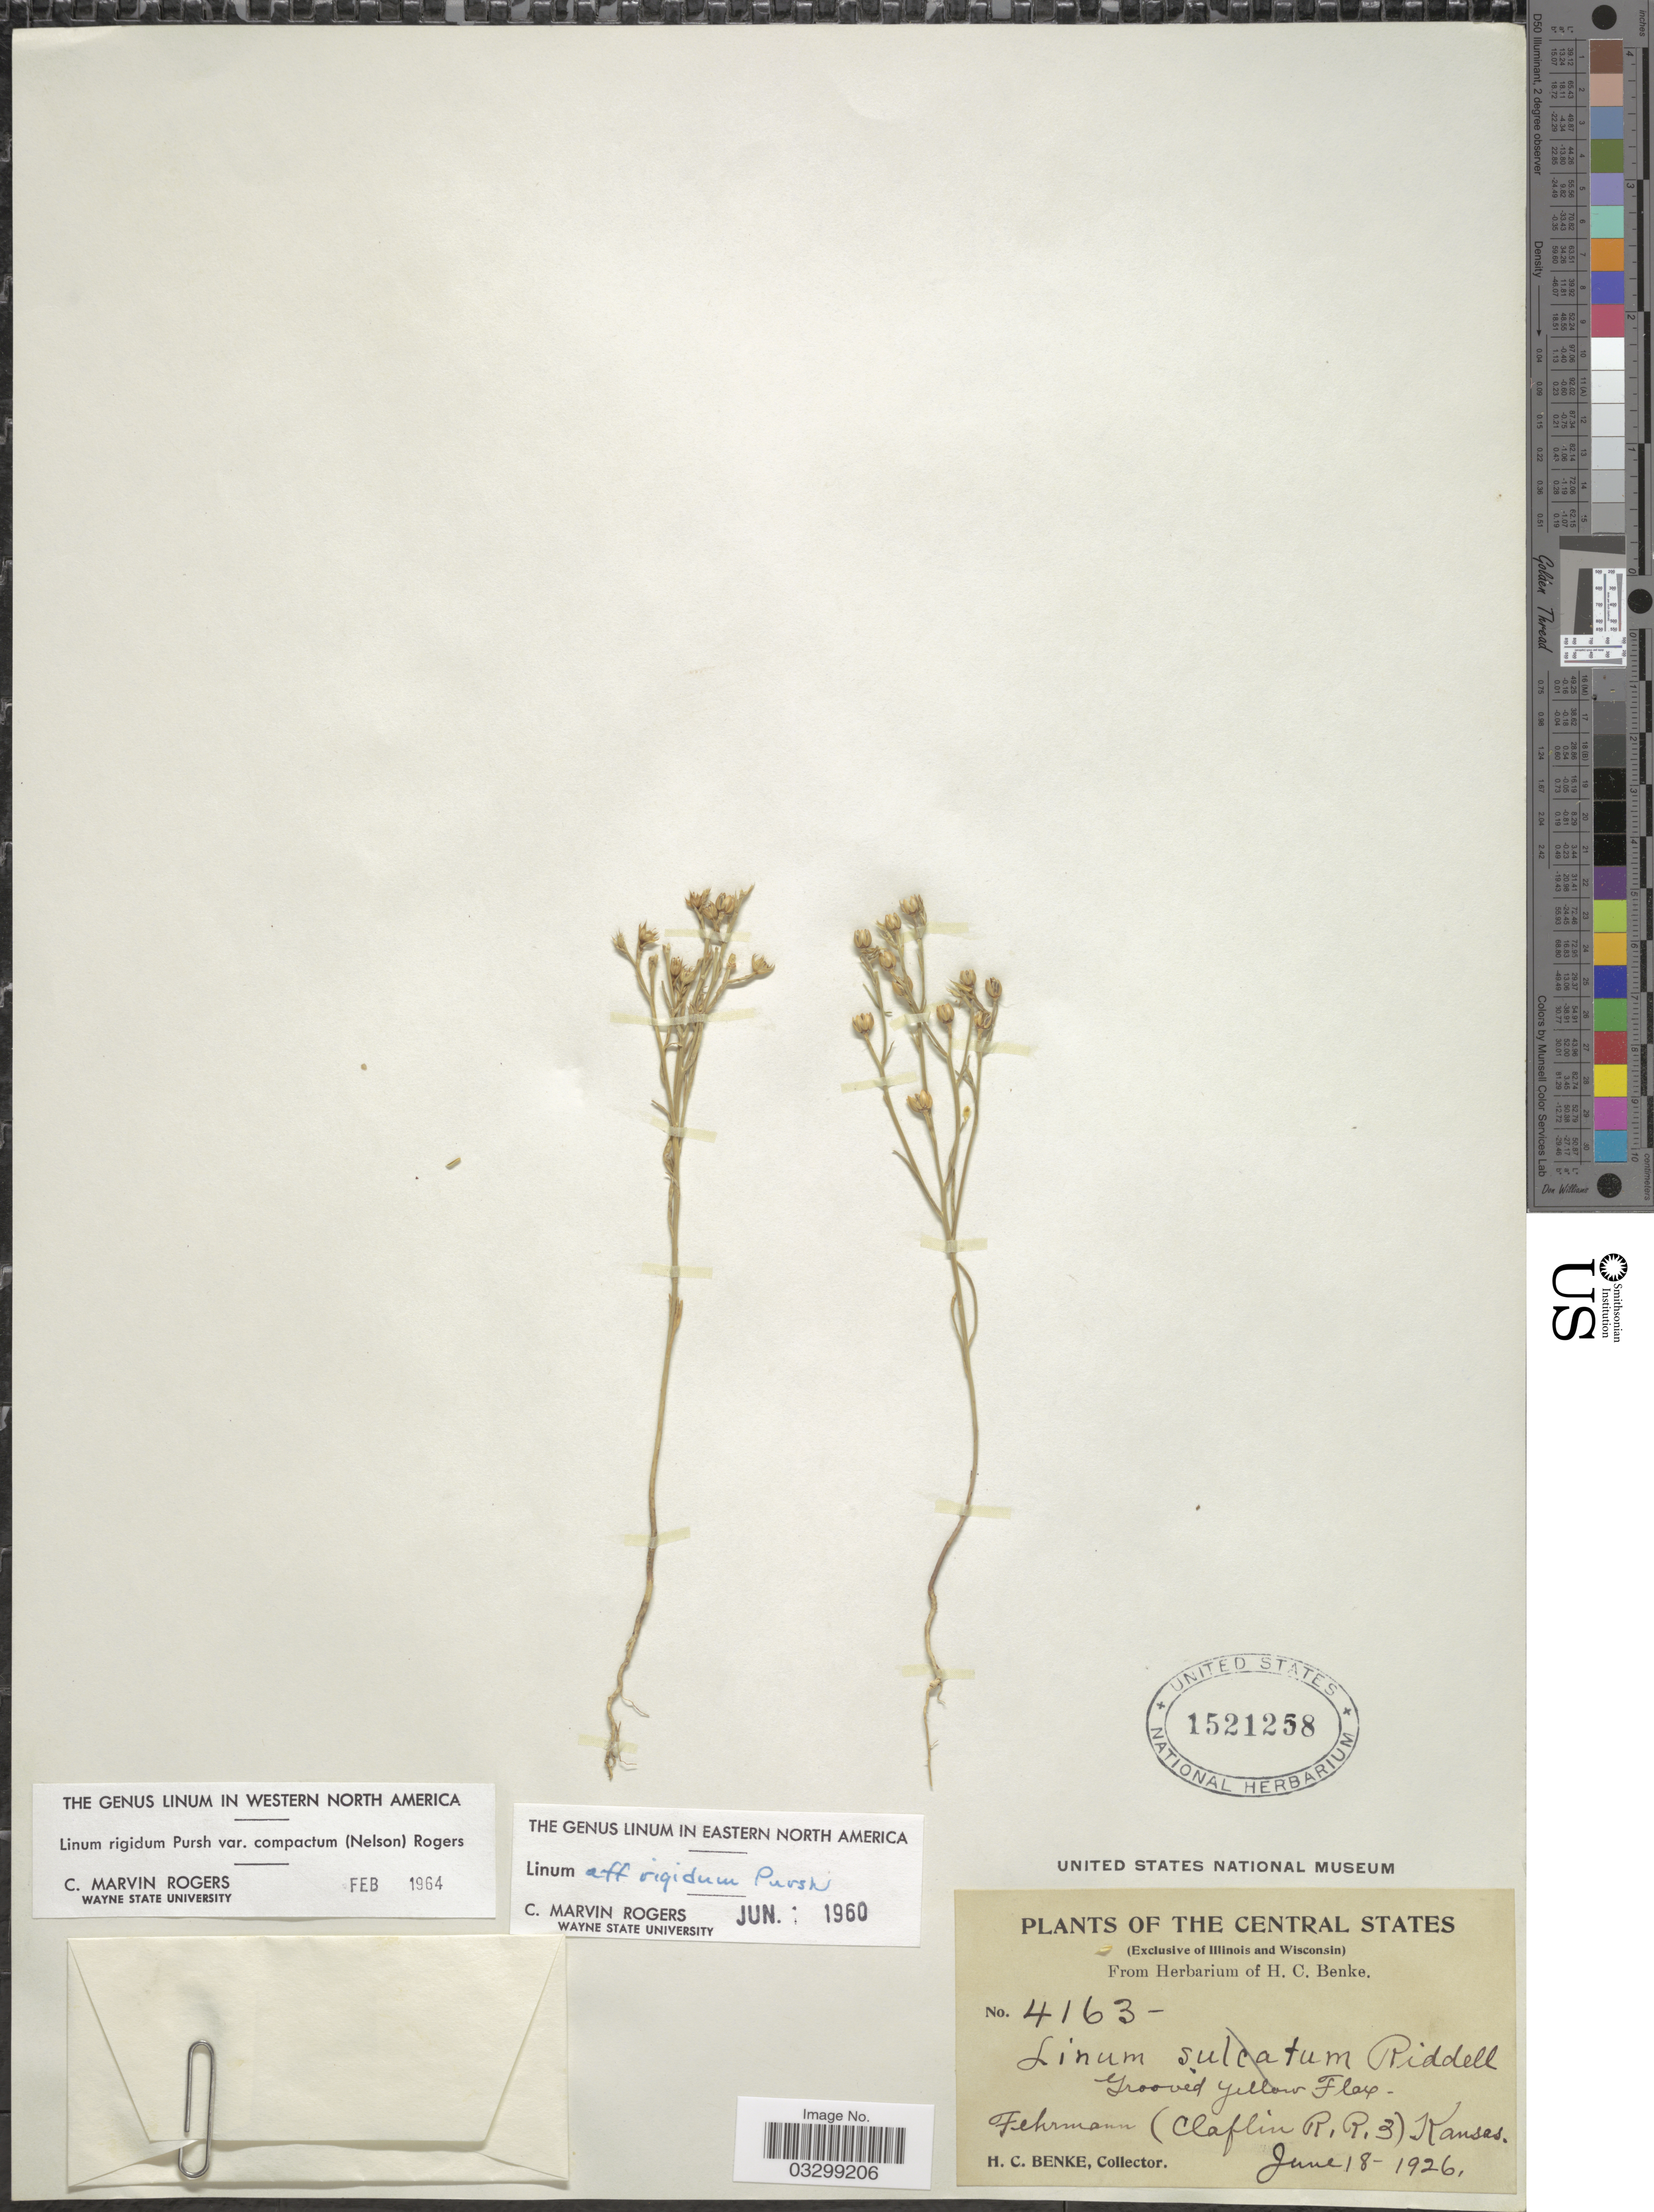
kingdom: Plantae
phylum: Tracheophyta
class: Magnoliopsida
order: Malpighiales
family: Linaceae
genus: Linum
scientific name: Linum rigidum var. compactum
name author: (A. Nelson) C.M. Rogers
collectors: H. Benke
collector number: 4163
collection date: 1926-06-18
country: United States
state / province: Kansas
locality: Central States. Fehrmann (Claflin R. P. 3).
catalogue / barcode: US 1521258